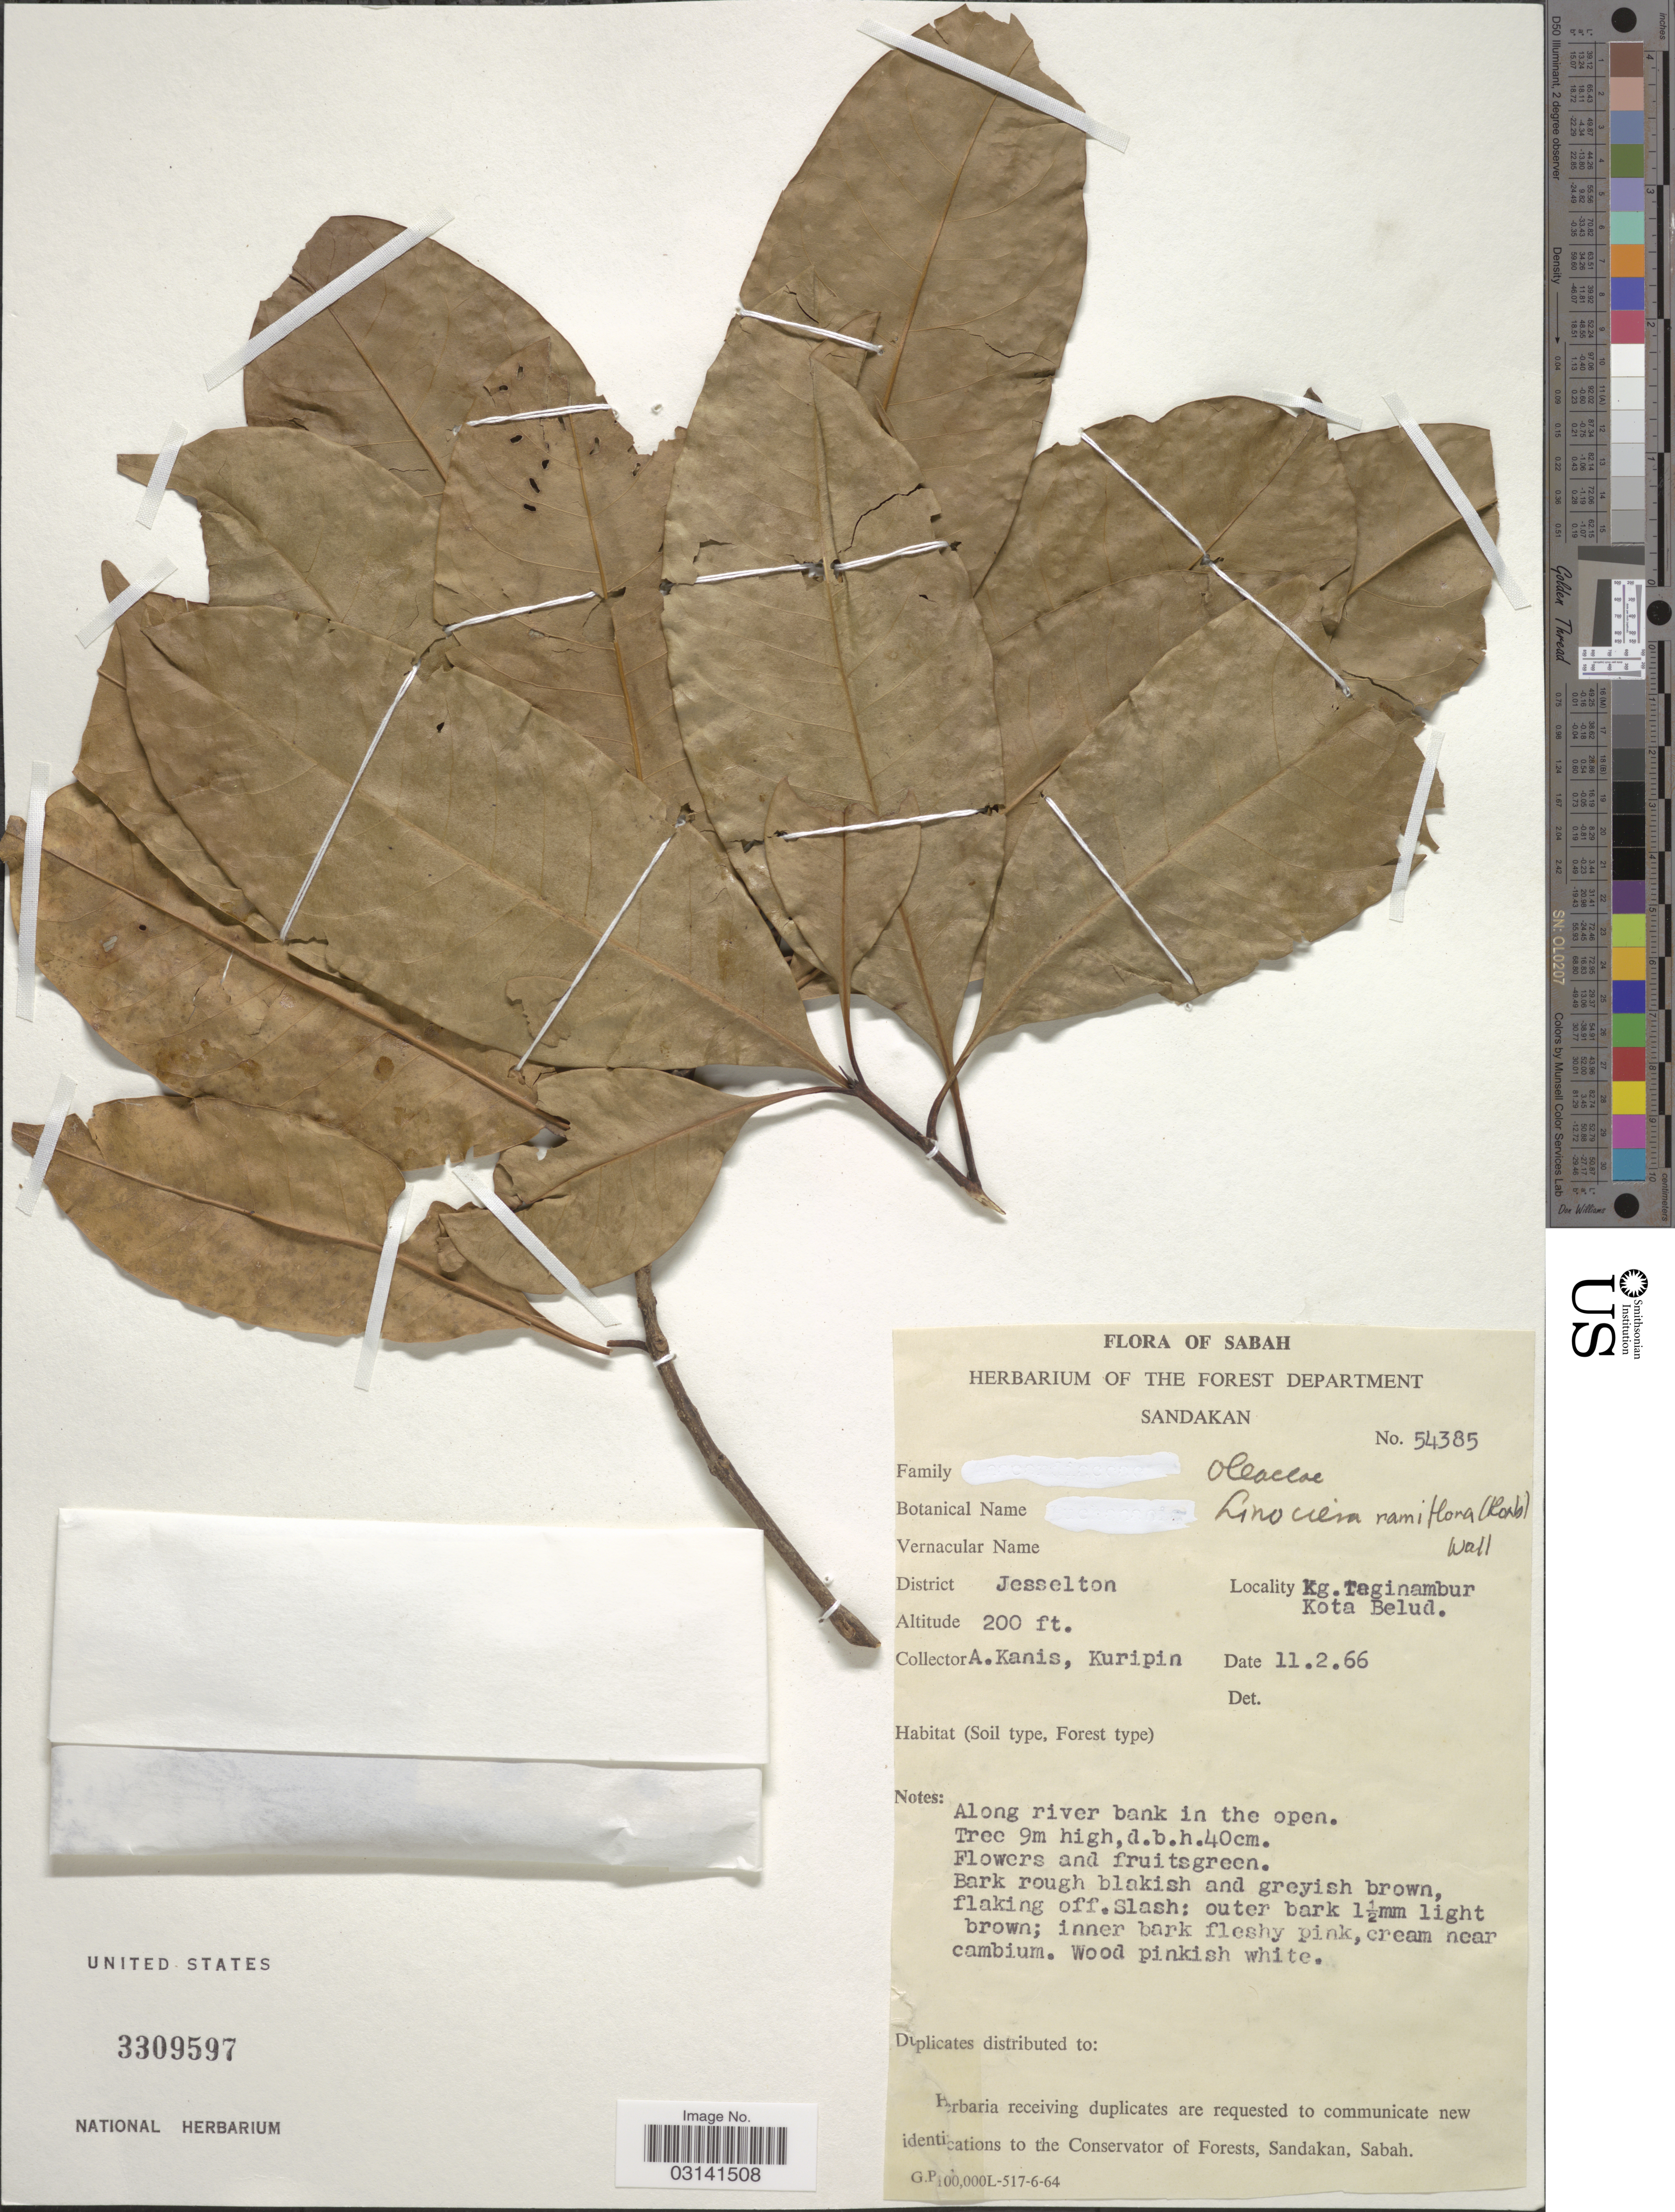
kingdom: Plantae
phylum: Tracheophyta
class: Magnoliopsida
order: Lamiales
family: Oleaceae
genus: Chionanthus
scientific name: Chionanthus ramiflorus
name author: Roxb.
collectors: A. Kanis & Kuripin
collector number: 54385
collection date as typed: Transcribed d/m/y: 11/2/66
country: Malaysia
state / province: Sabah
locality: District Jesselton. Kg. Taginambur Kota Belud.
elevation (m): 61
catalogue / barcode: US 3309597